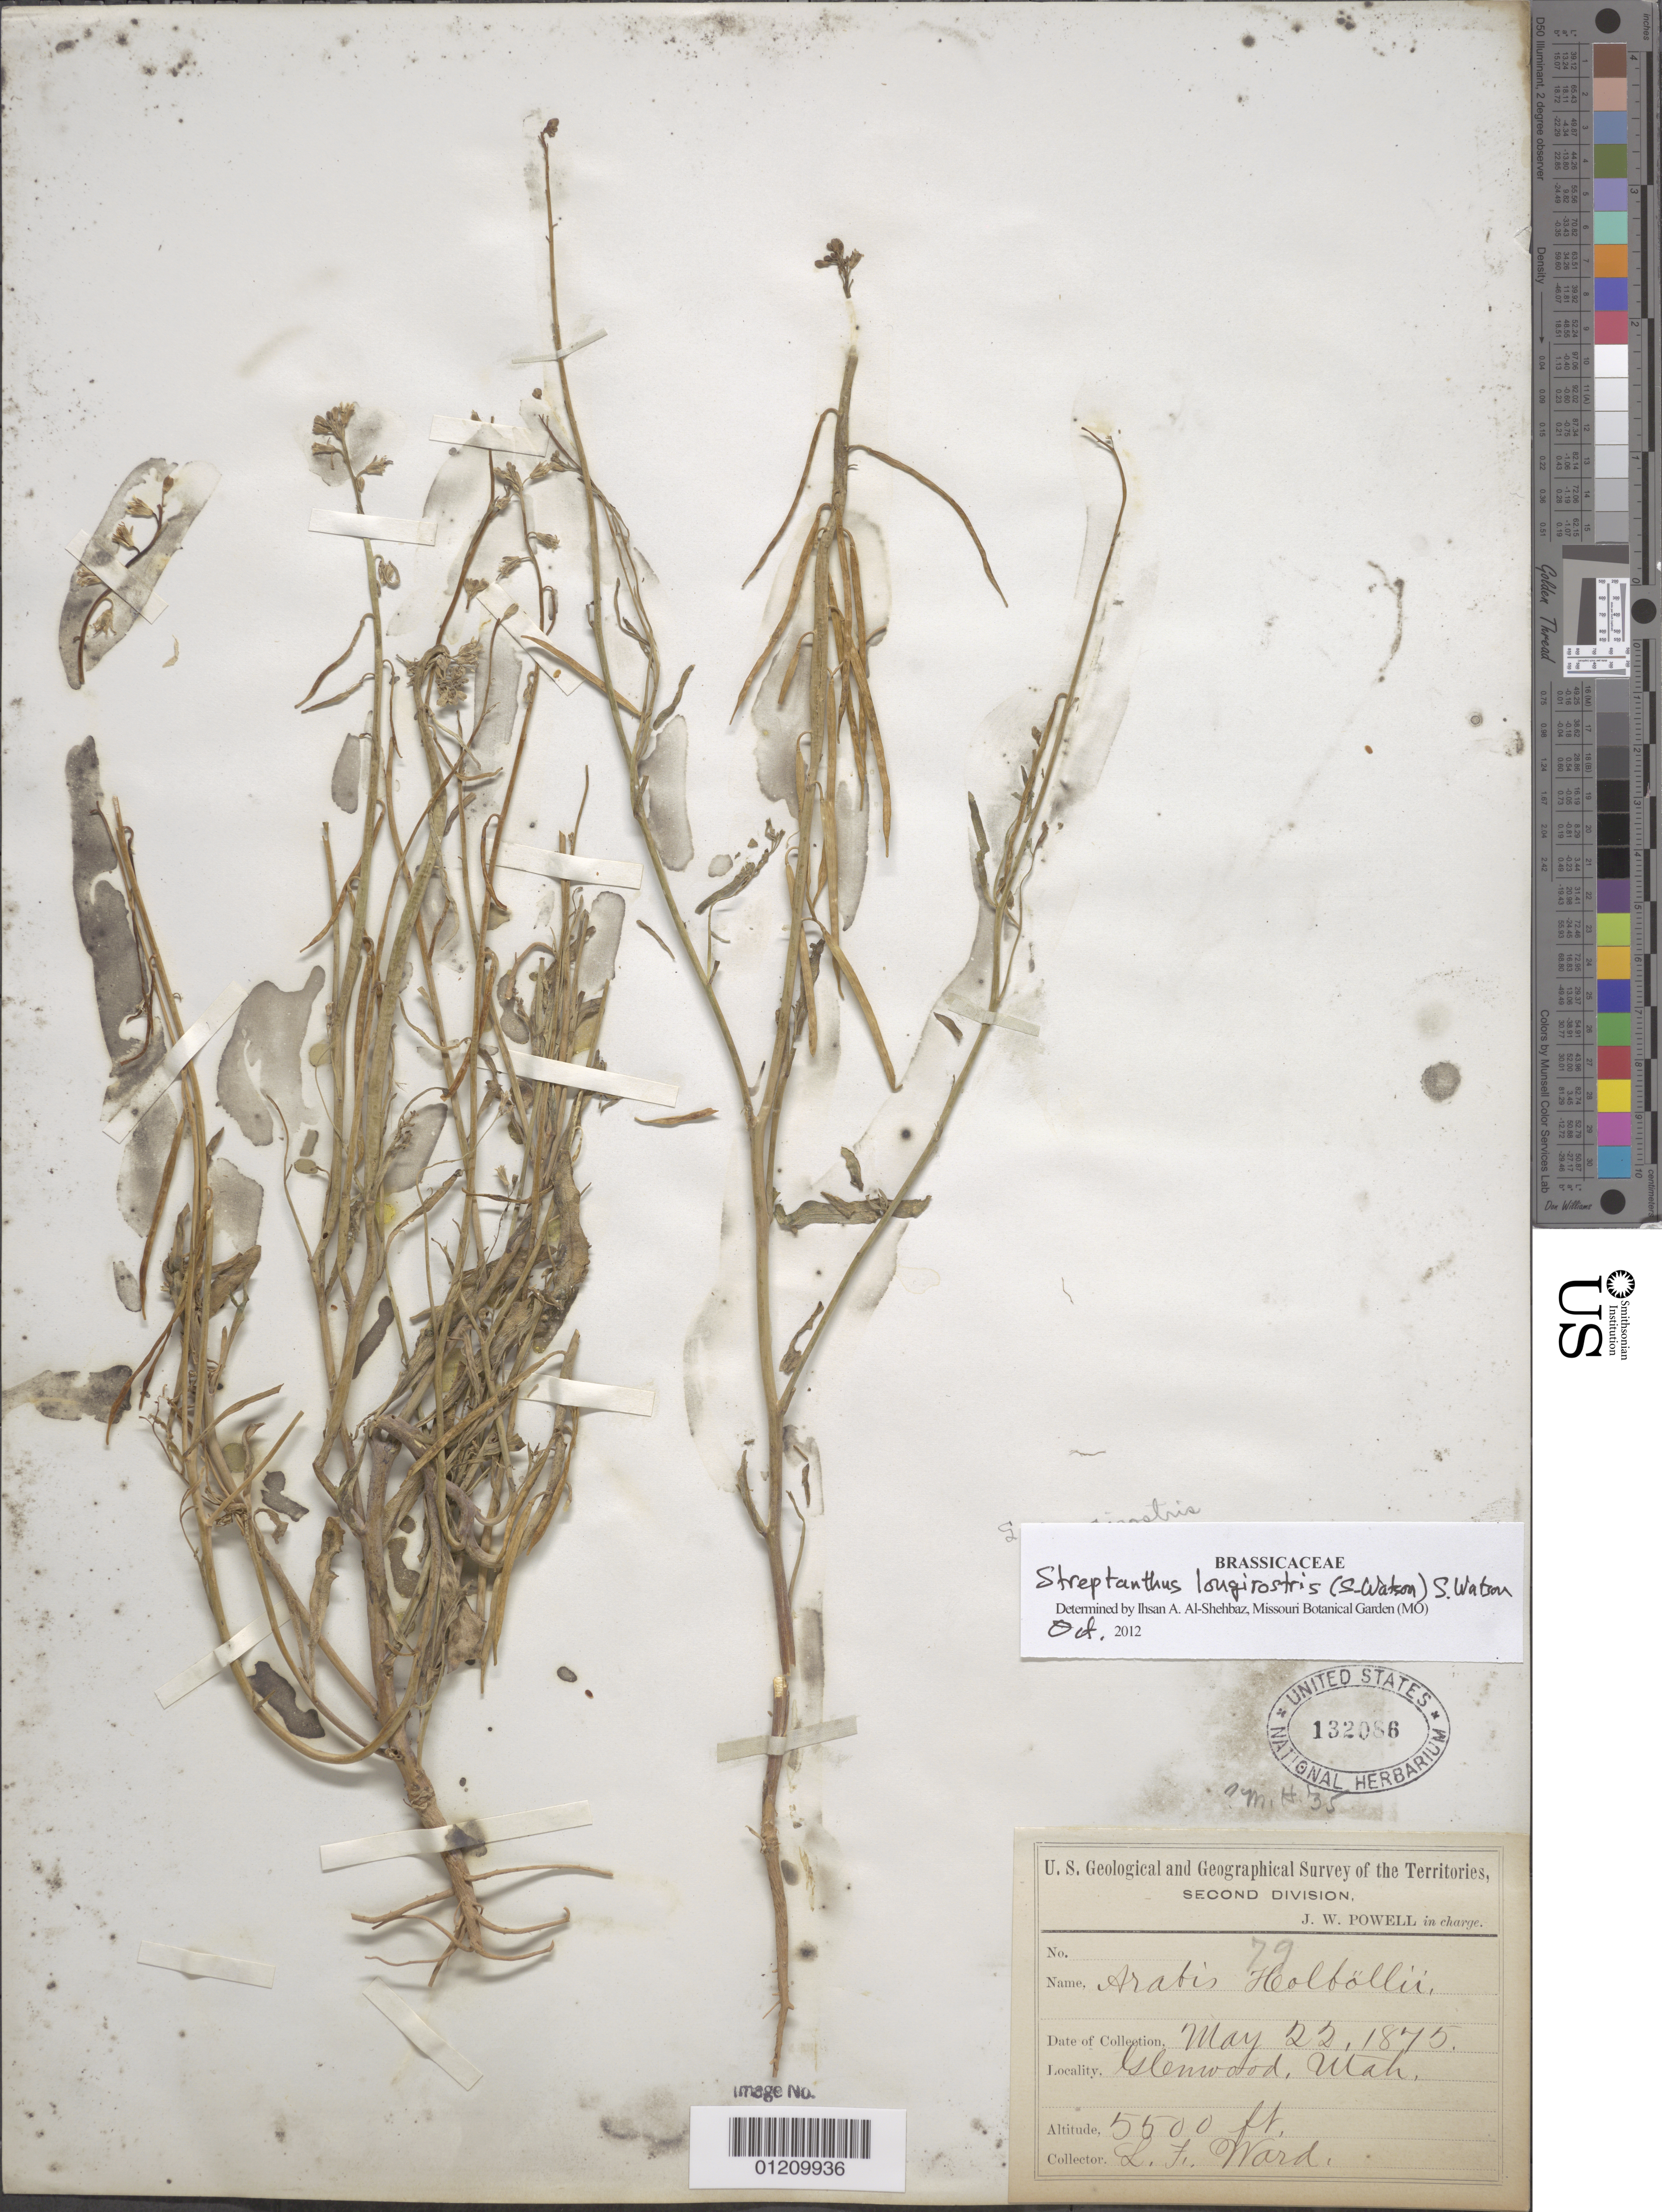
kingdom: Plantae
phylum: Tracheophyta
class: Magnoliopsida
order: Brassicales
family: Brassicaceae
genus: Streptanthus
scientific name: Streptanthus longirostris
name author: (S. Watson) S. Watson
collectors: L. F. Ward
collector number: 79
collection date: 1875-05-22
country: United States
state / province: Utah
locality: Glenwood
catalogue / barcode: US 132086